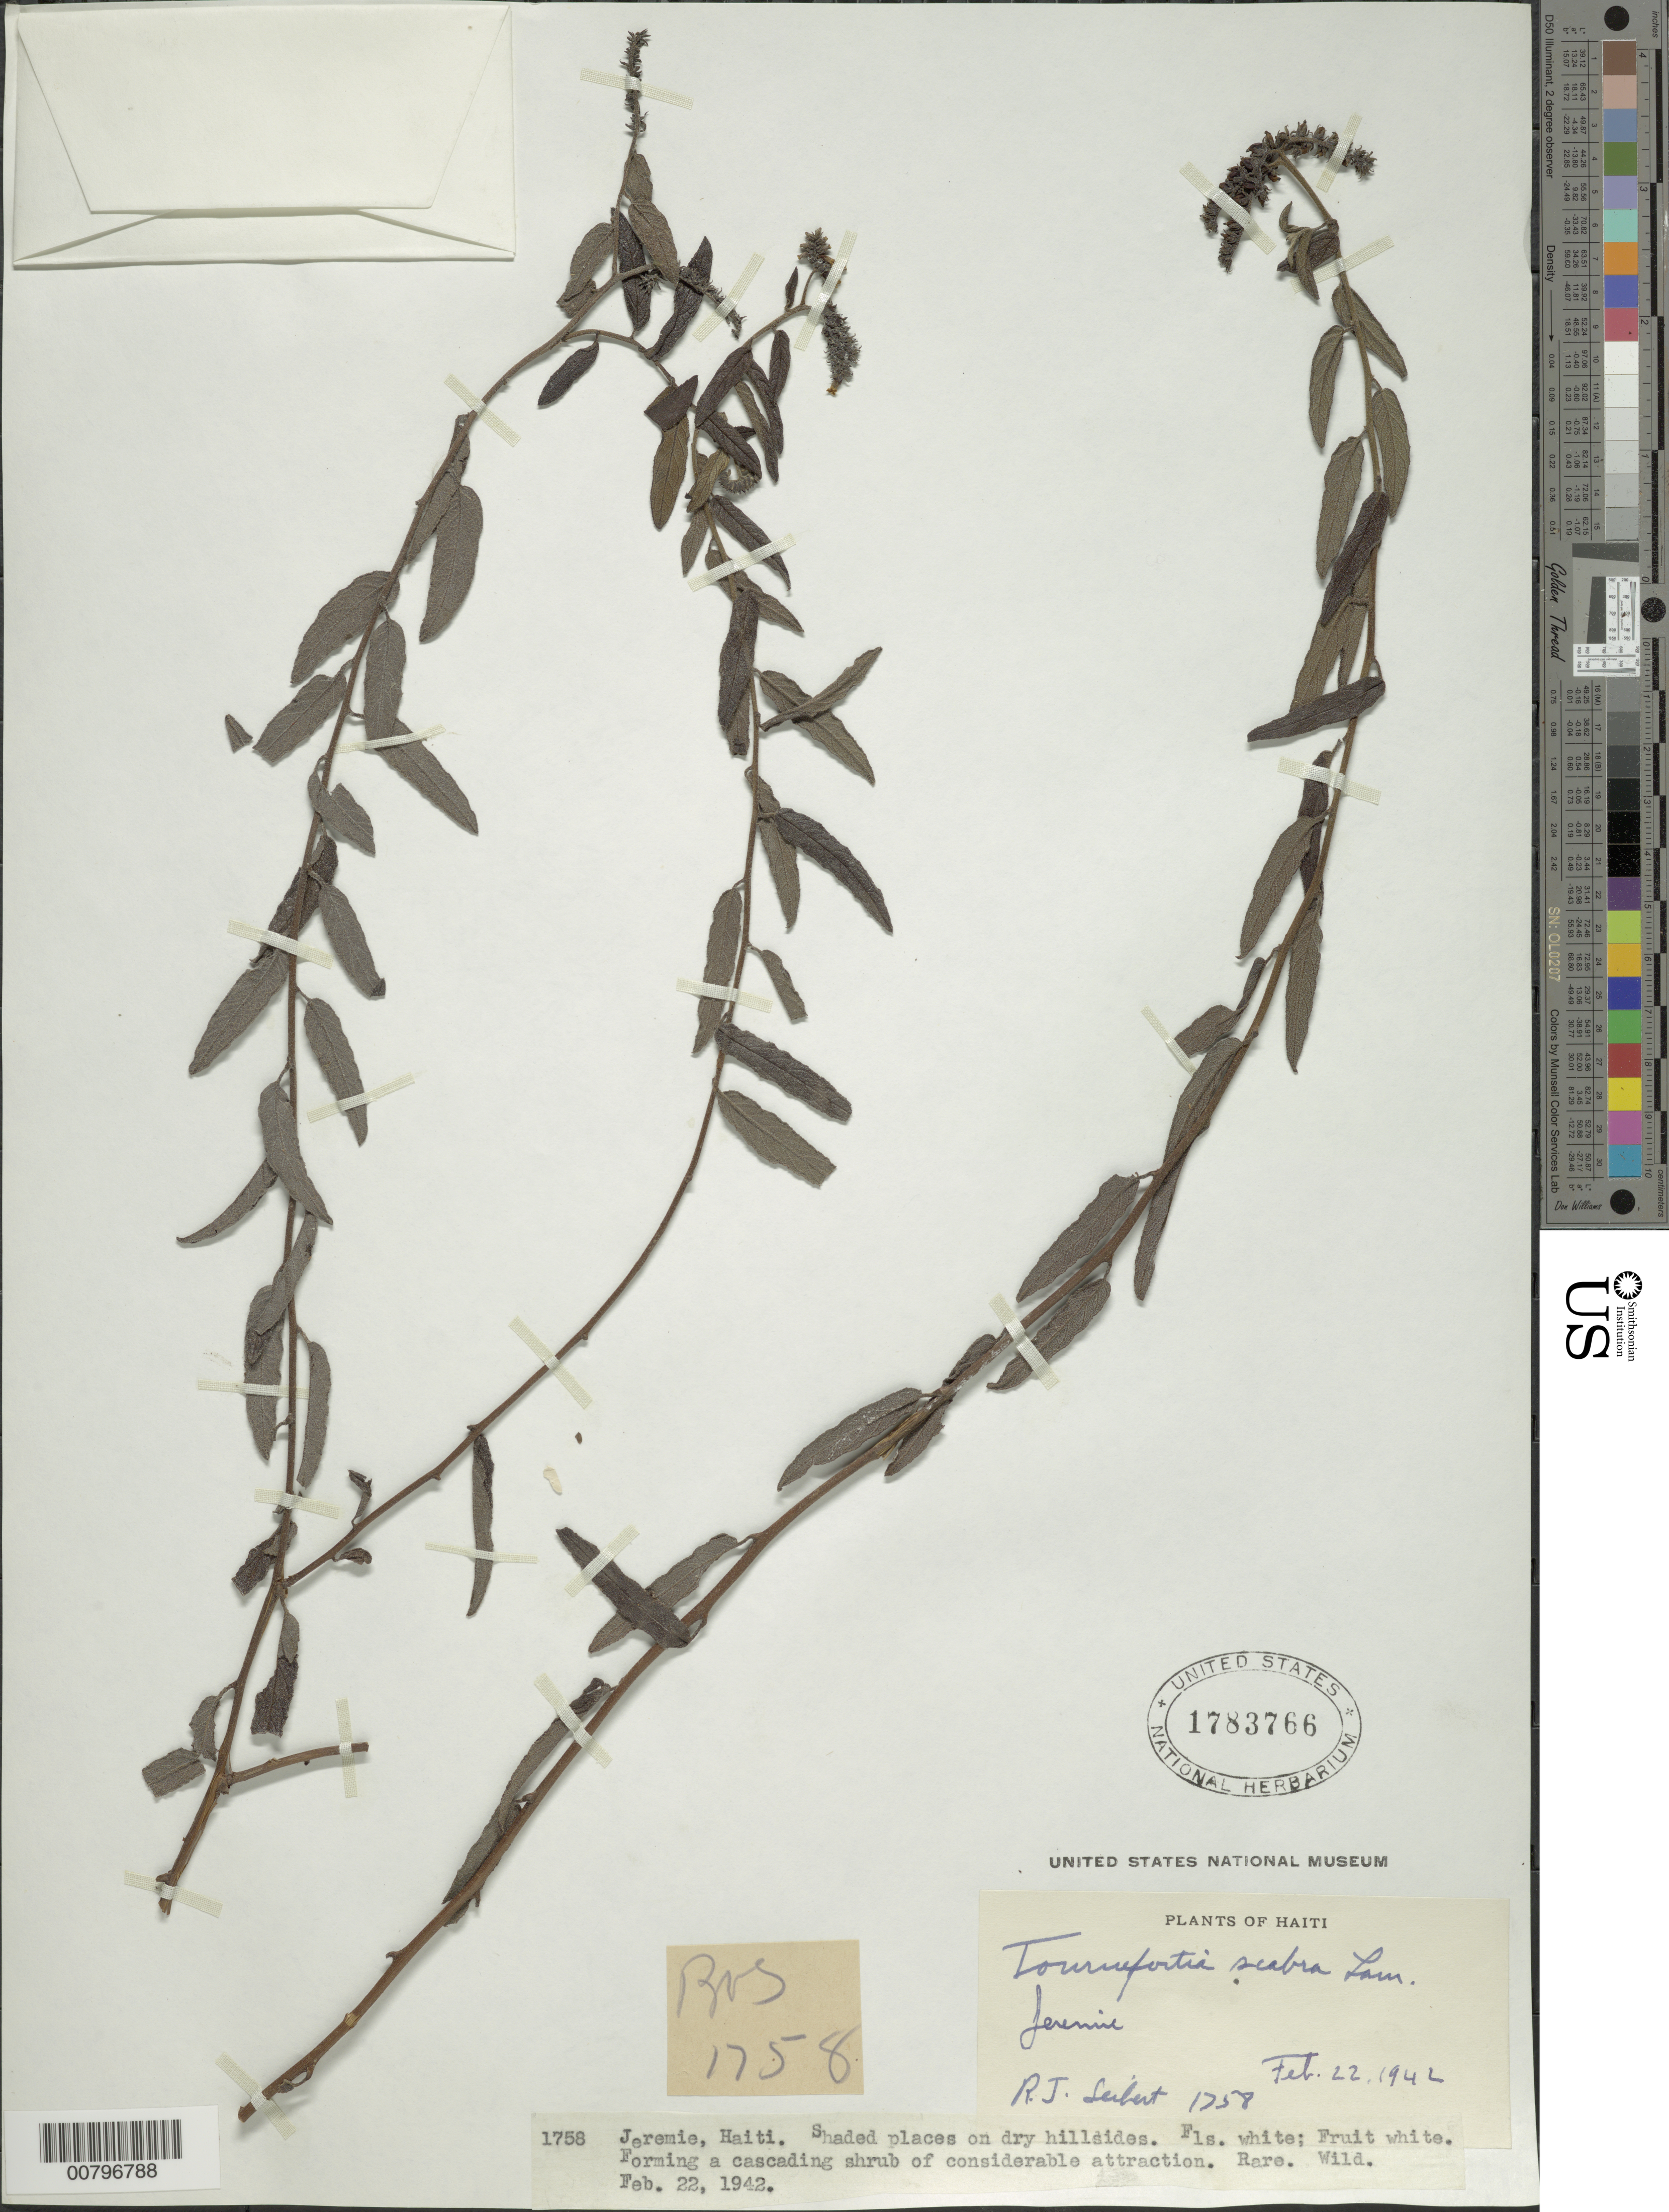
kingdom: Plantae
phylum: Tracheophyta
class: Magnoliopsida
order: Boraginales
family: Heliotropiaceae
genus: Tournefortia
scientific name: Tournefortia scabra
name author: Lam.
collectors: R. J. Seibert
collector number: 1758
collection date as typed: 22 Feb 1942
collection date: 1942-02-22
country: Haiti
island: Hispaniola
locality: Jeremie.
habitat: Shaded places on dry hillsides.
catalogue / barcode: US 1783766